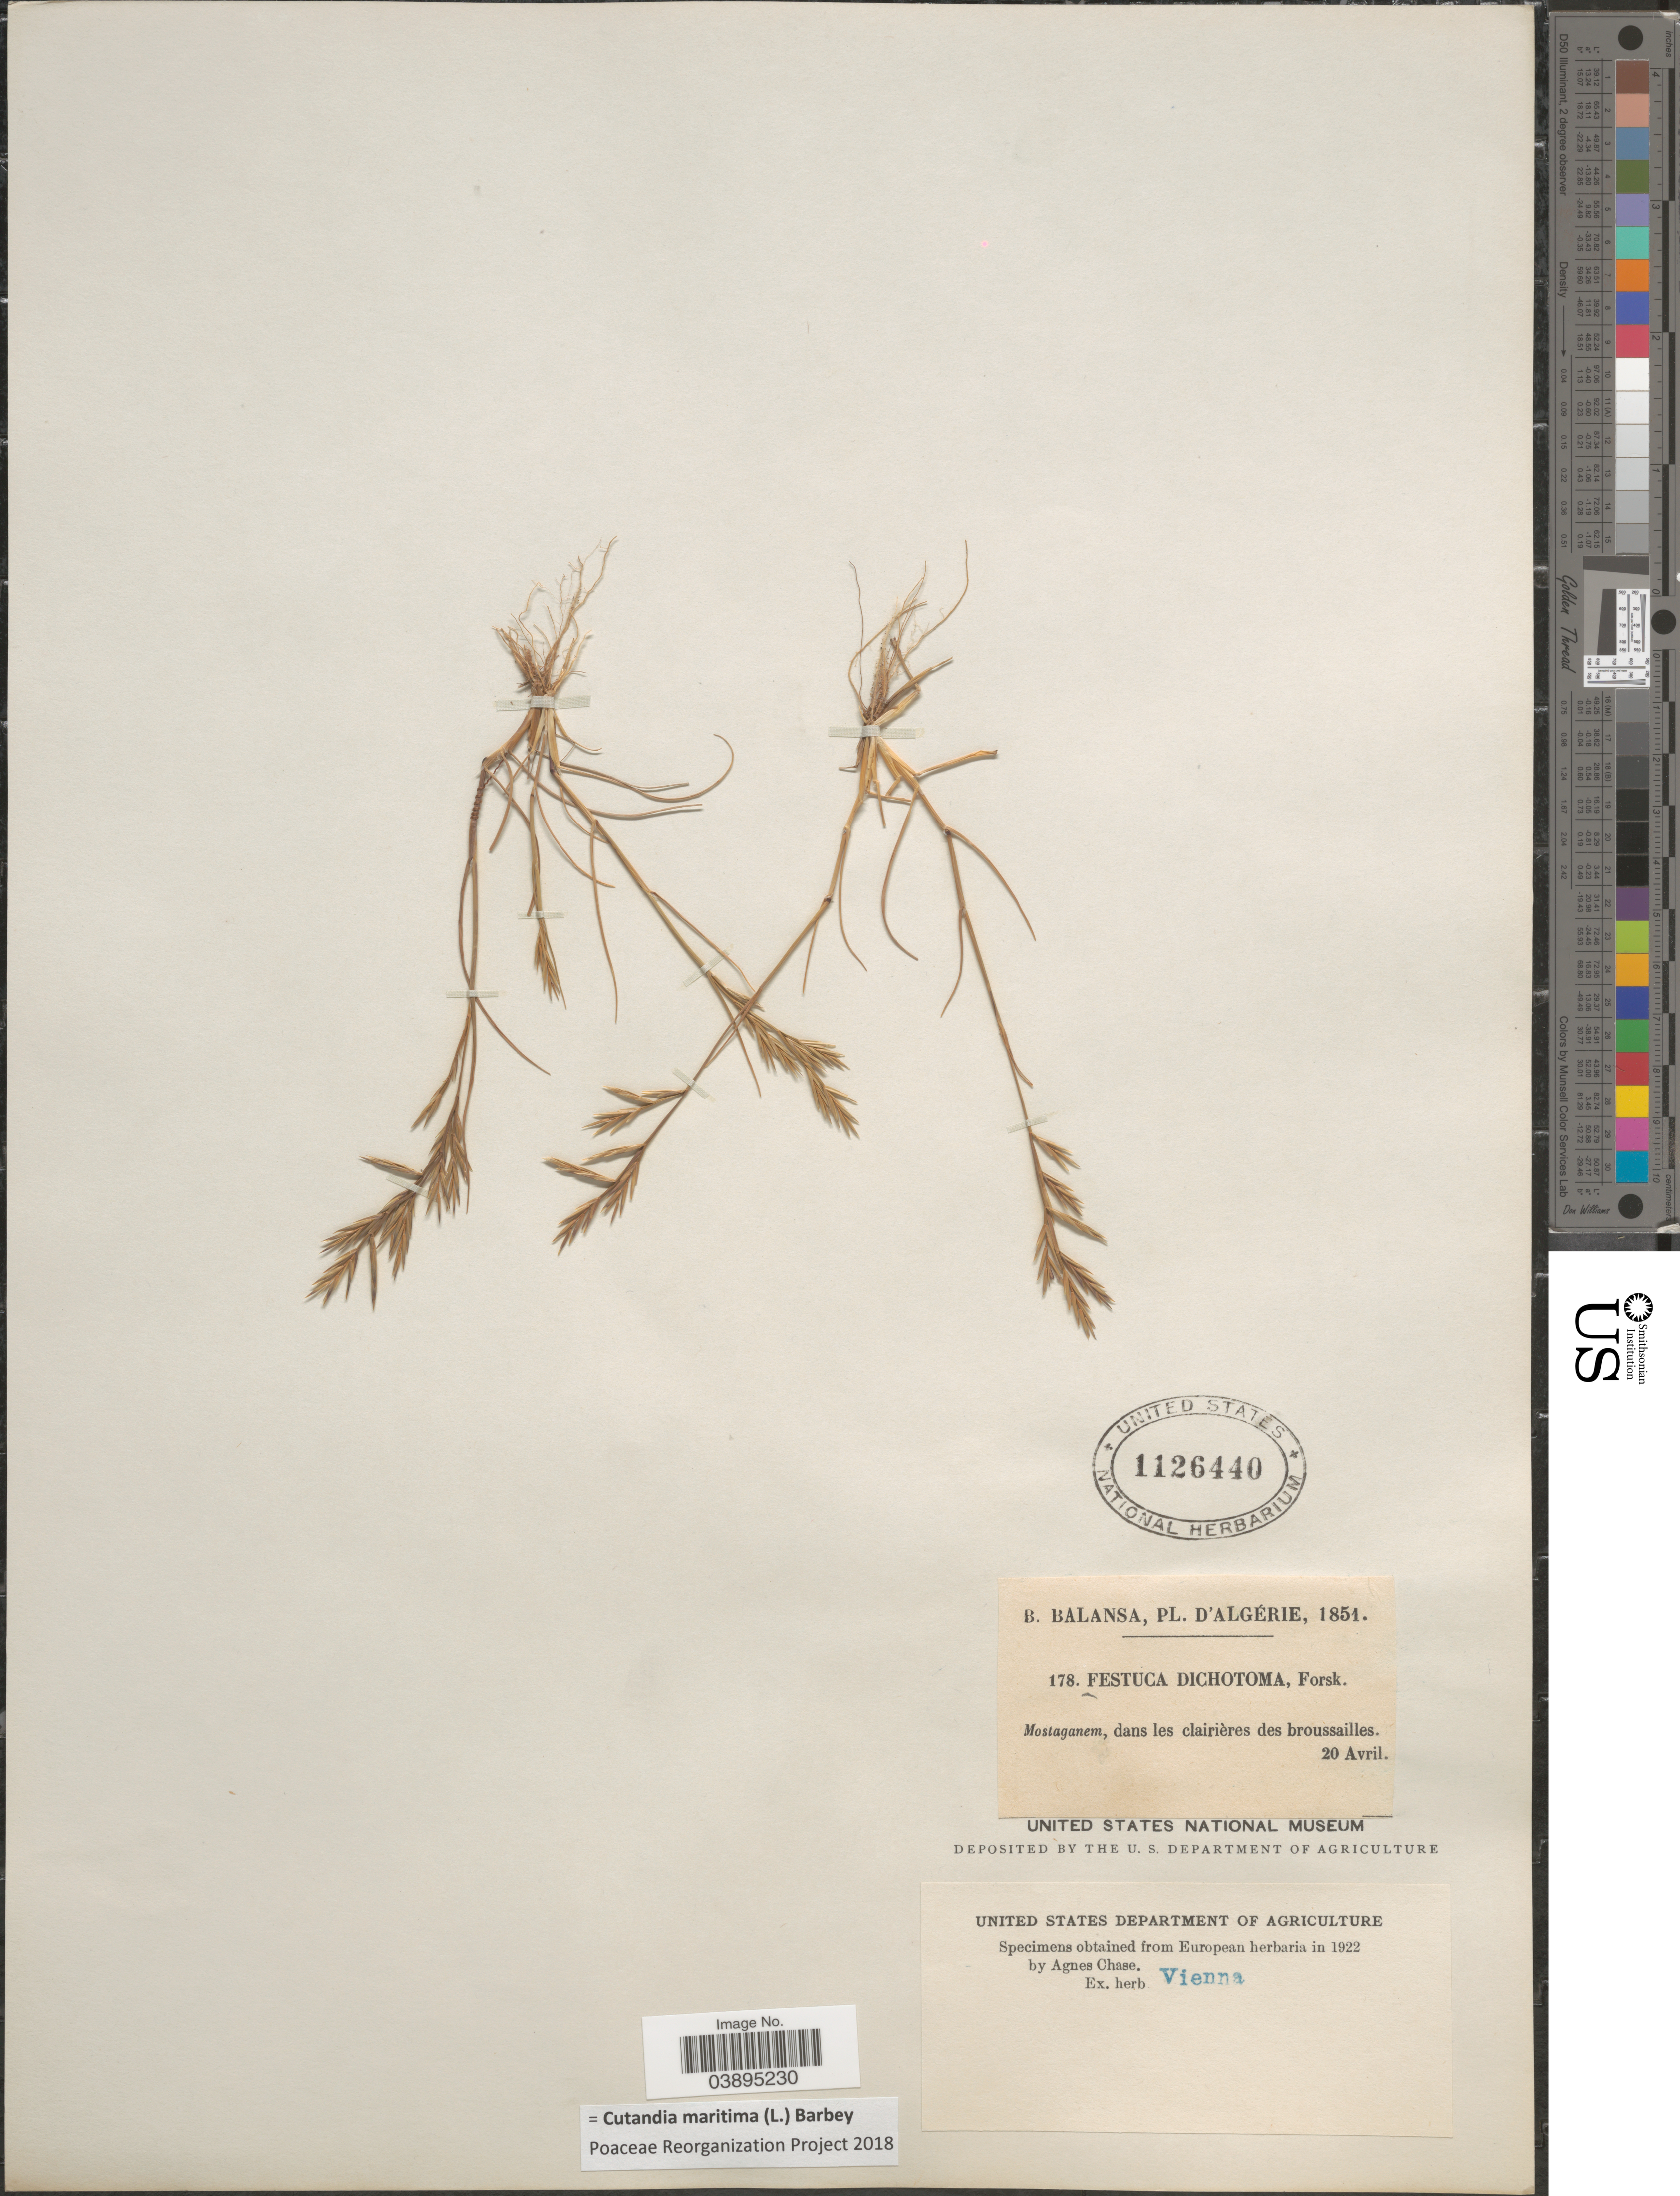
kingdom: Plantae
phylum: Tracheophyta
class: Liliopsida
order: Poales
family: Poaceae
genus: Cutandia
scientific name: Cutandia maritima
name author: (L.) Barbey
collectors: B. Balansa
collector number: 178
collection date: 1851-04-20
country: Algeria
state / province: Mostaganem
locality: Dans les clairières des broussailles.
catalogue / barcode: US 1126440